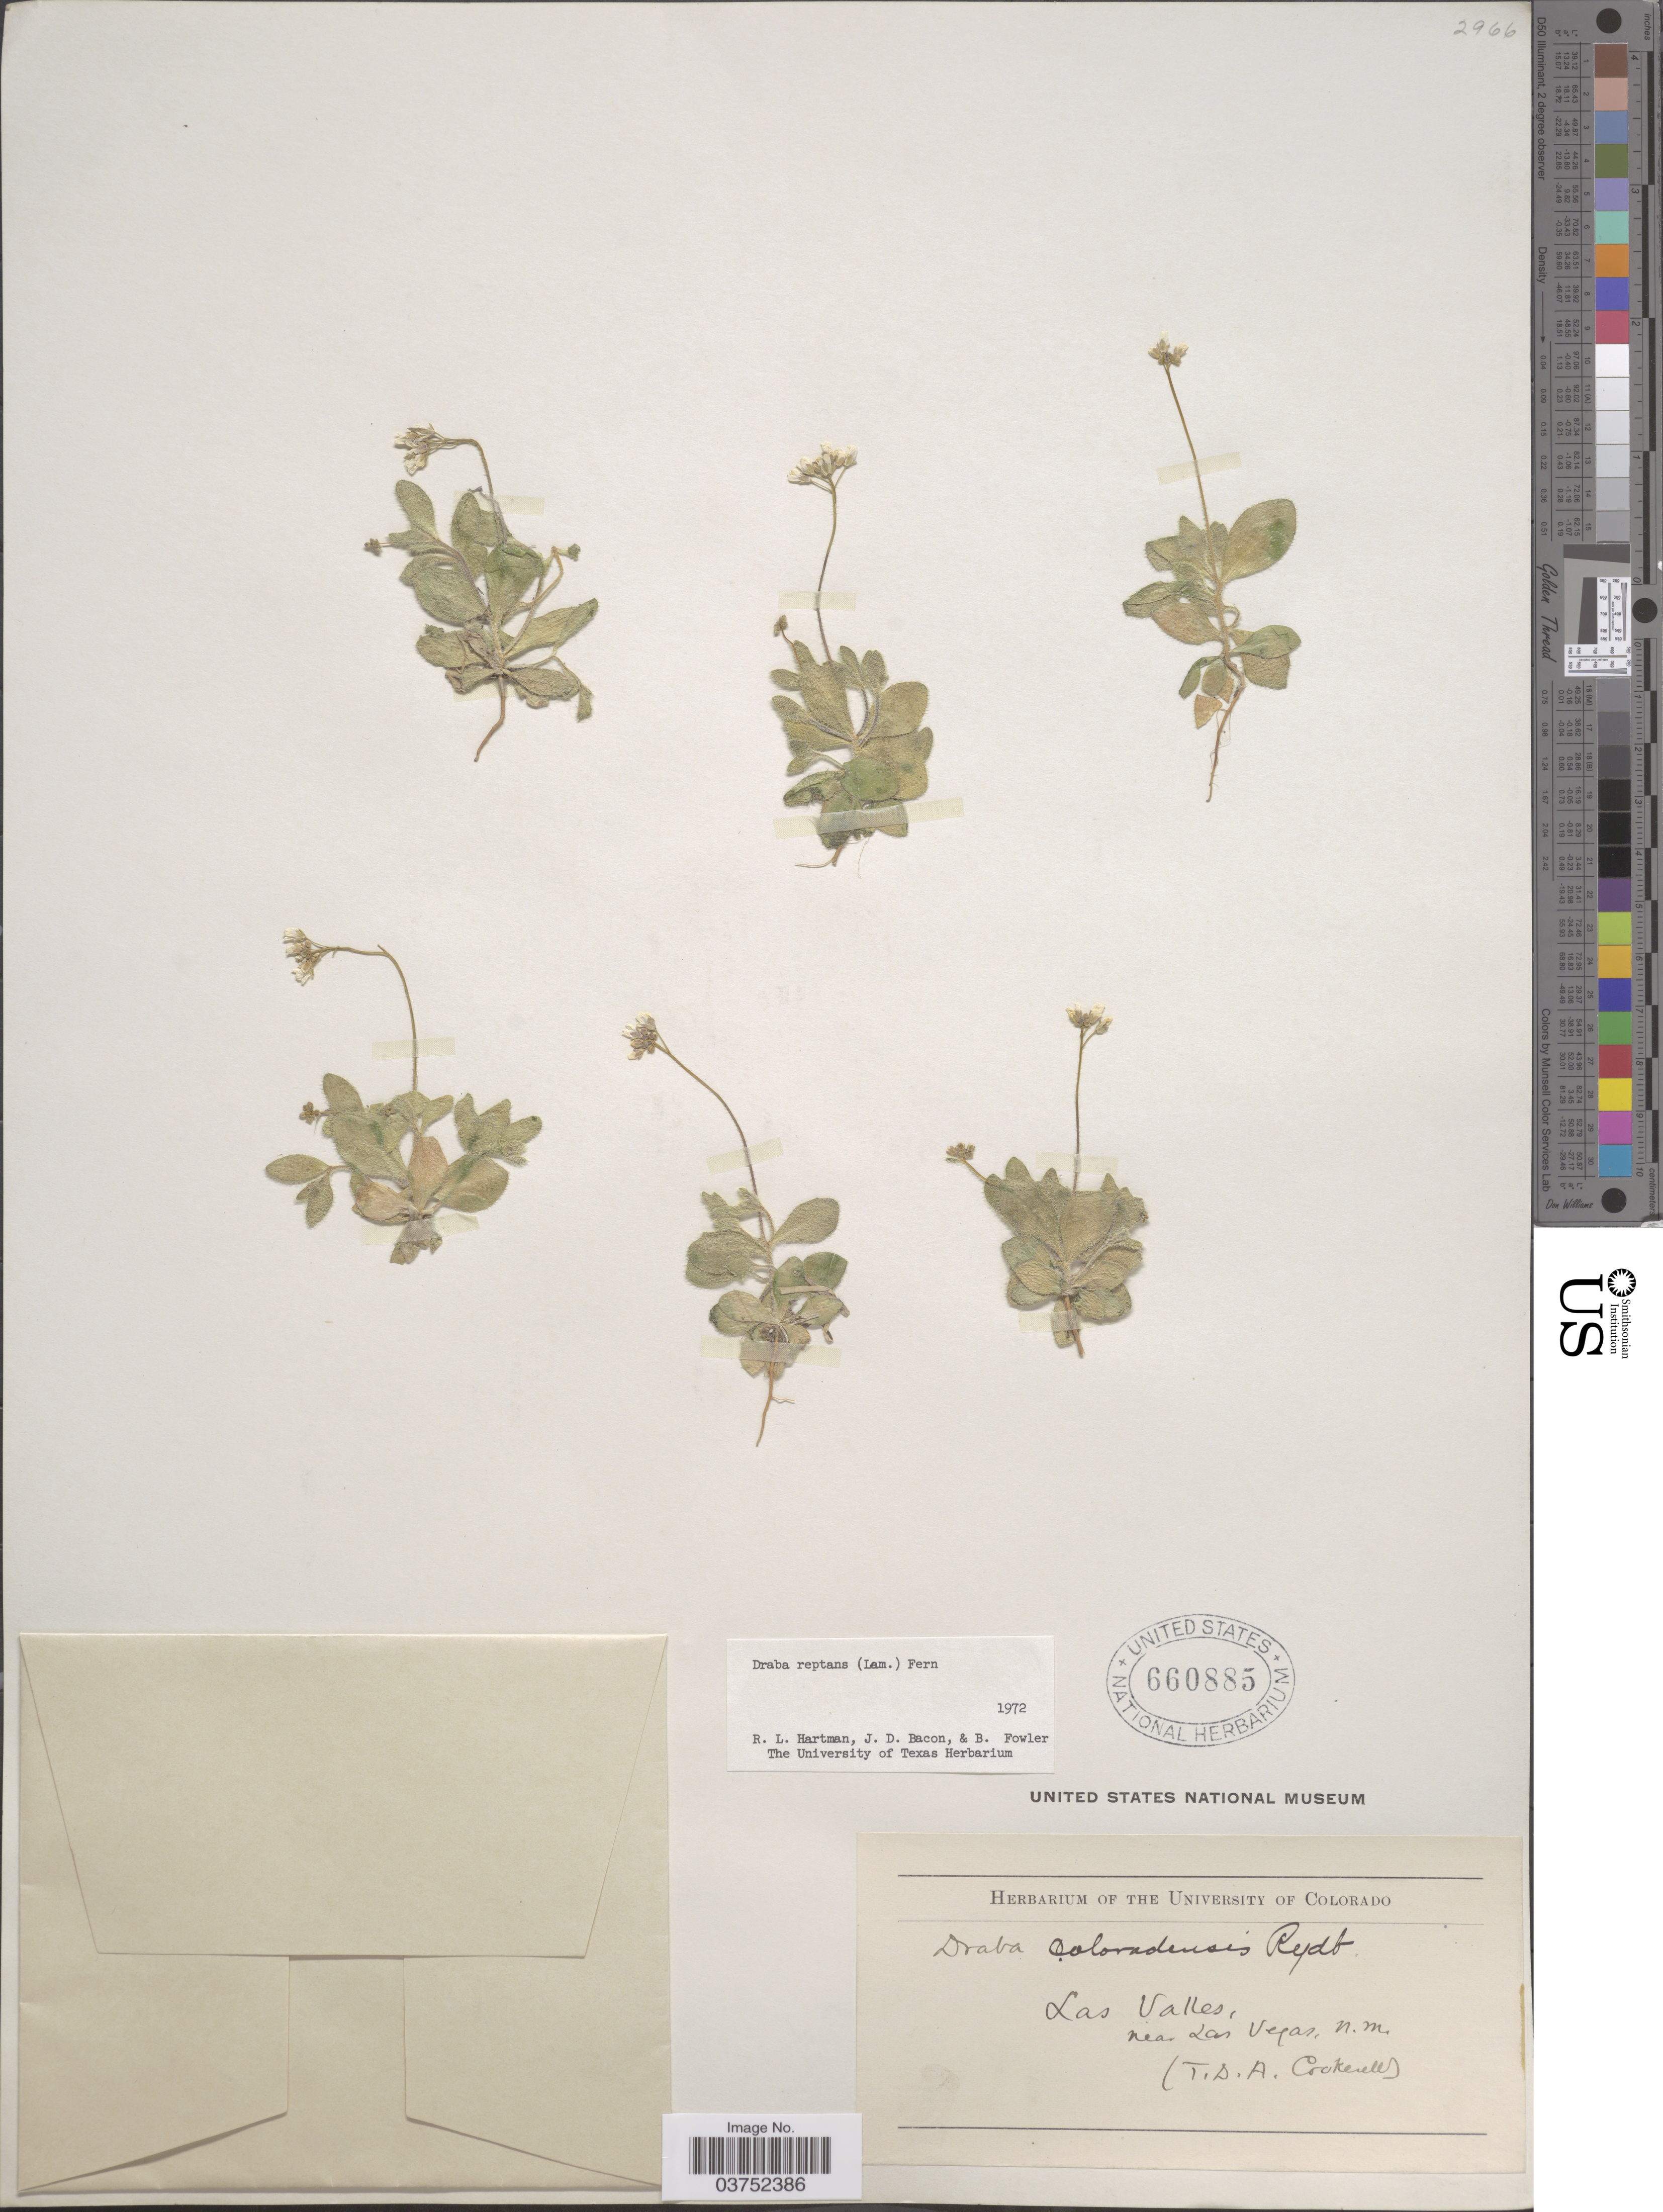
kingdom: Plantae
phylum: Tracheophyta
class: Magnoliopsida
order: Brassicales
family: Brassicaceae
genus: Draba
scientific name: Draba reptans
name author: (Lam.) Fernald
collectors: T. Cockerell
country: United States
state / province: New Mexico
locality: Las Valles, near Las Vegas.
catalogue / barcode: US 660885